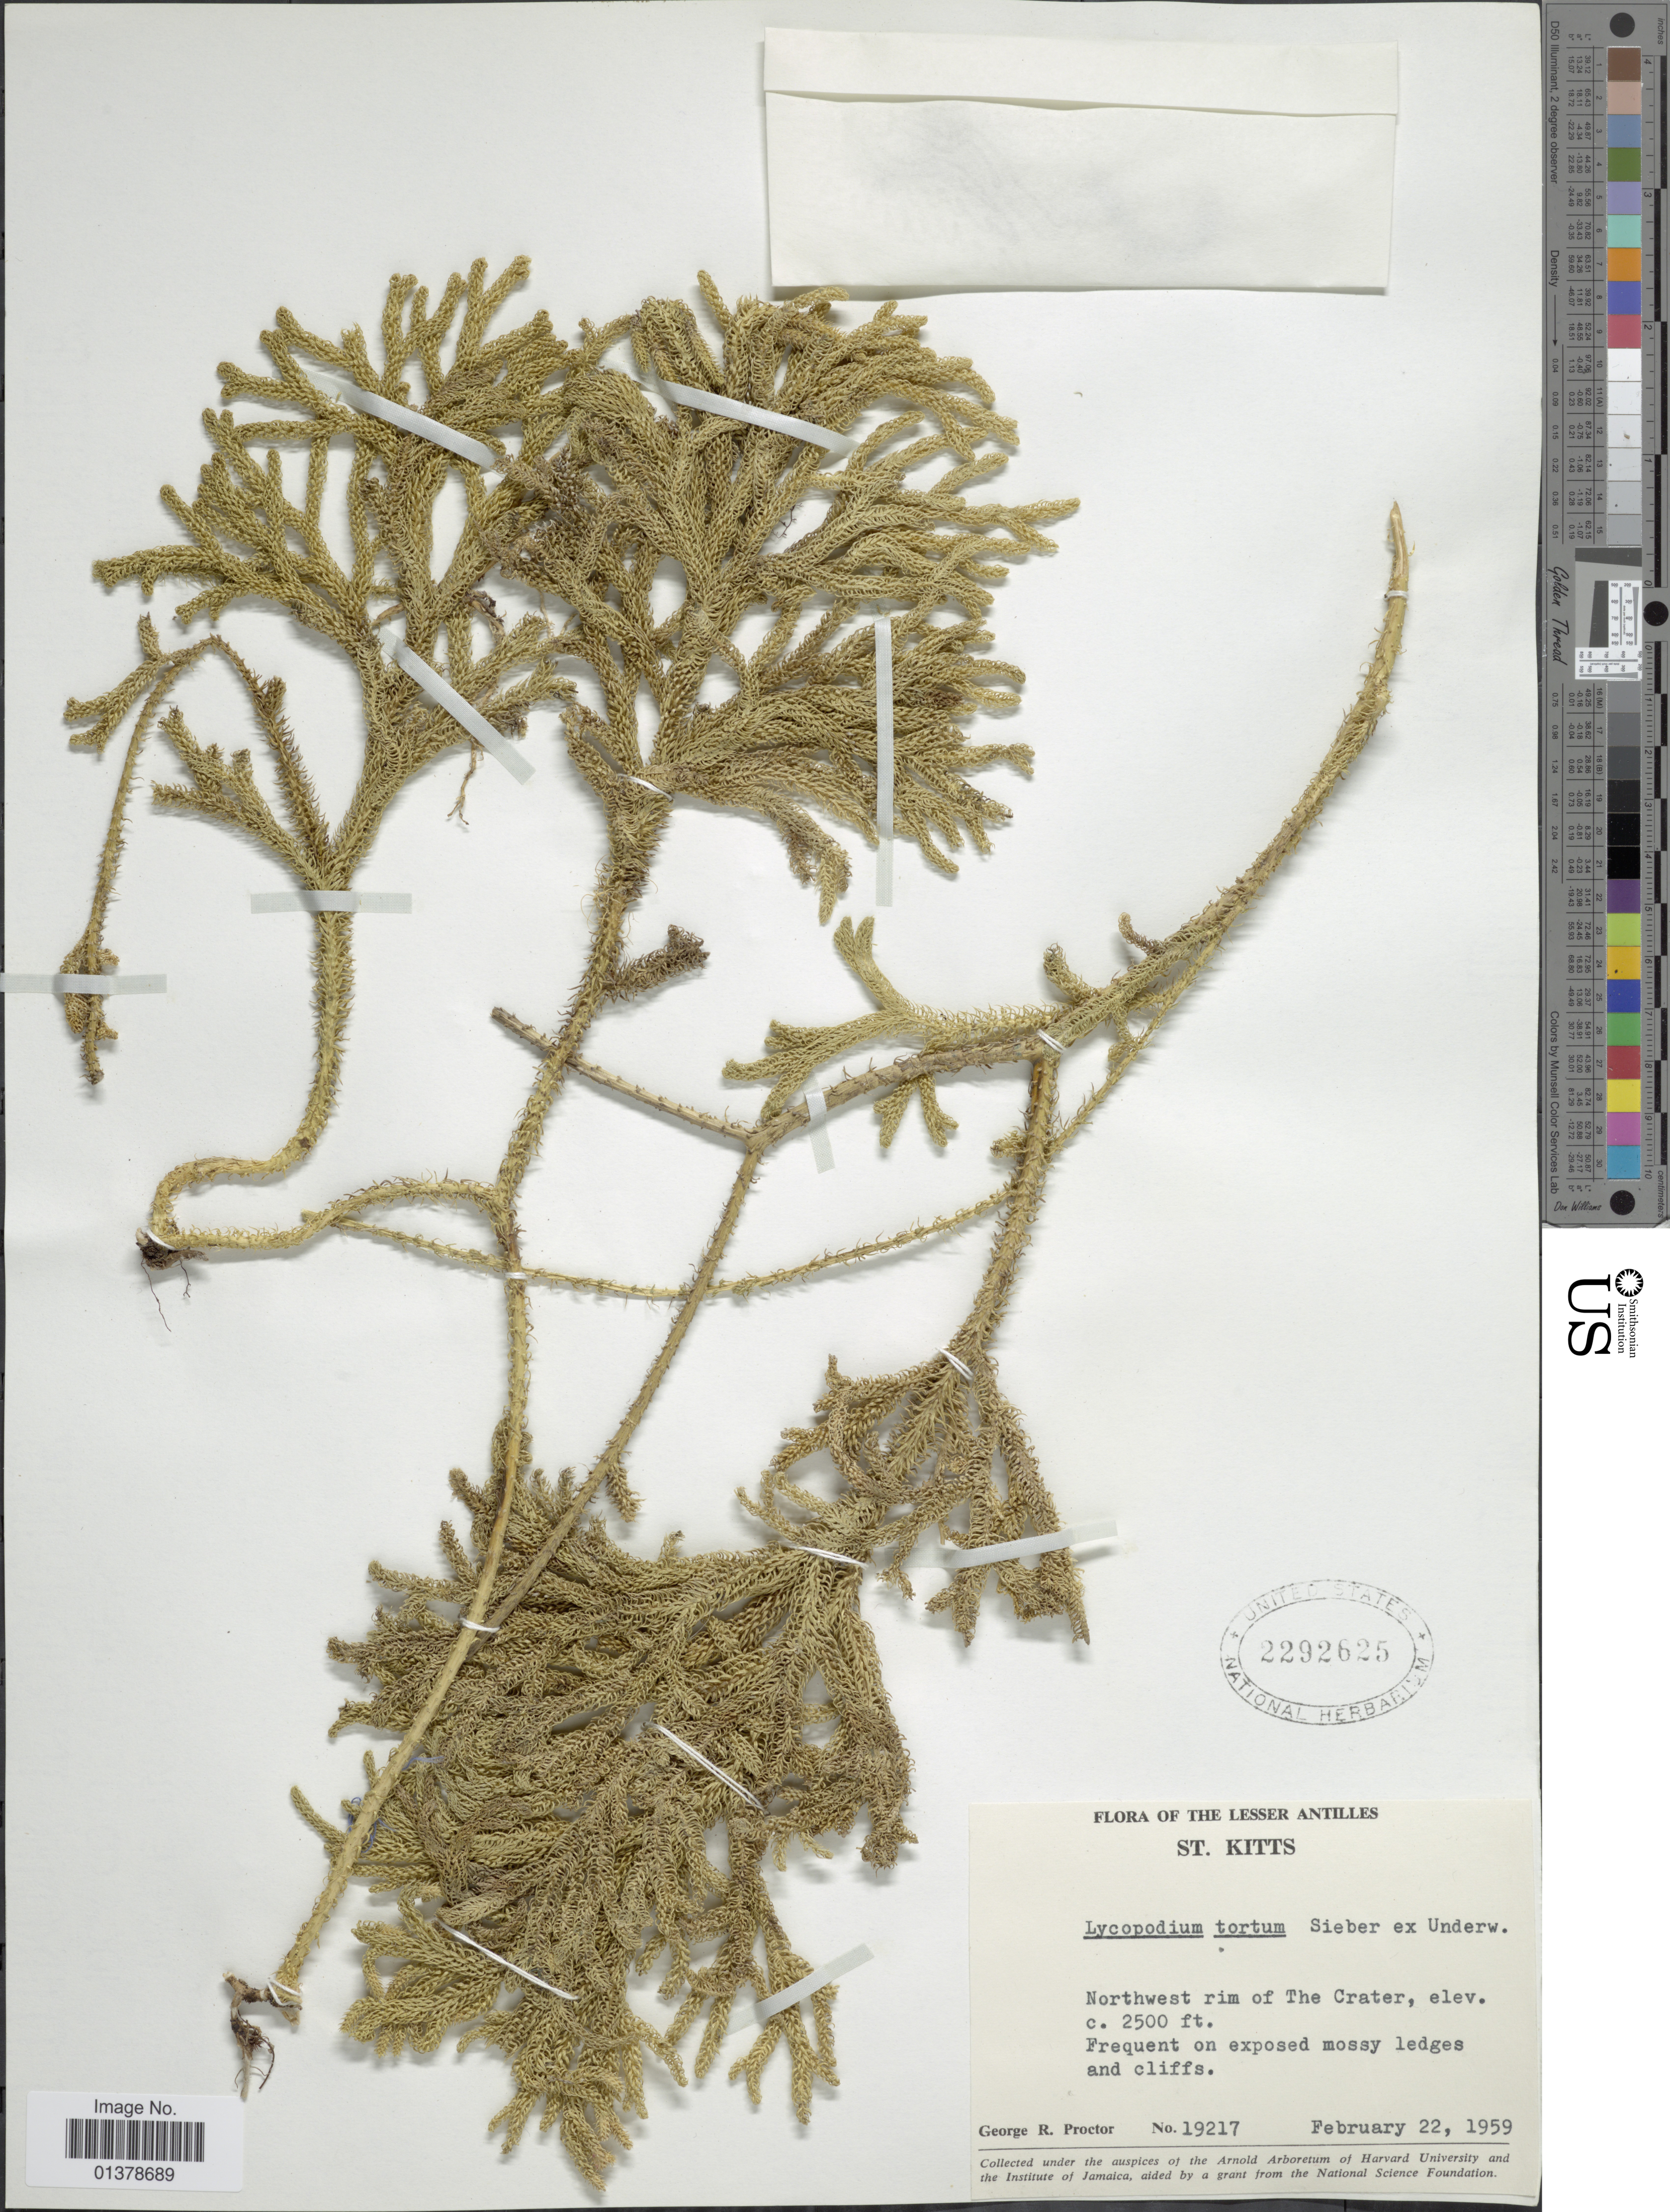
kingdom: Plantae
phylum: Tracheophyta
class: Lycopodiopsida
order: Lycopodiales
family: Lycopodiaceae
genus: Palhinhaea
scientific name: Palhinhaea torta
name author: (Sieber ex Underw. & F.E. Lloyd) Christenh.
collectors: G. R. Proctor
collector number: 19217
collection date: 1959-02-22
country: St. Christopher-Nevis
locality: Northwest rim of the Crater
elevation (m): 762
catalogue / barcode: US 2292625